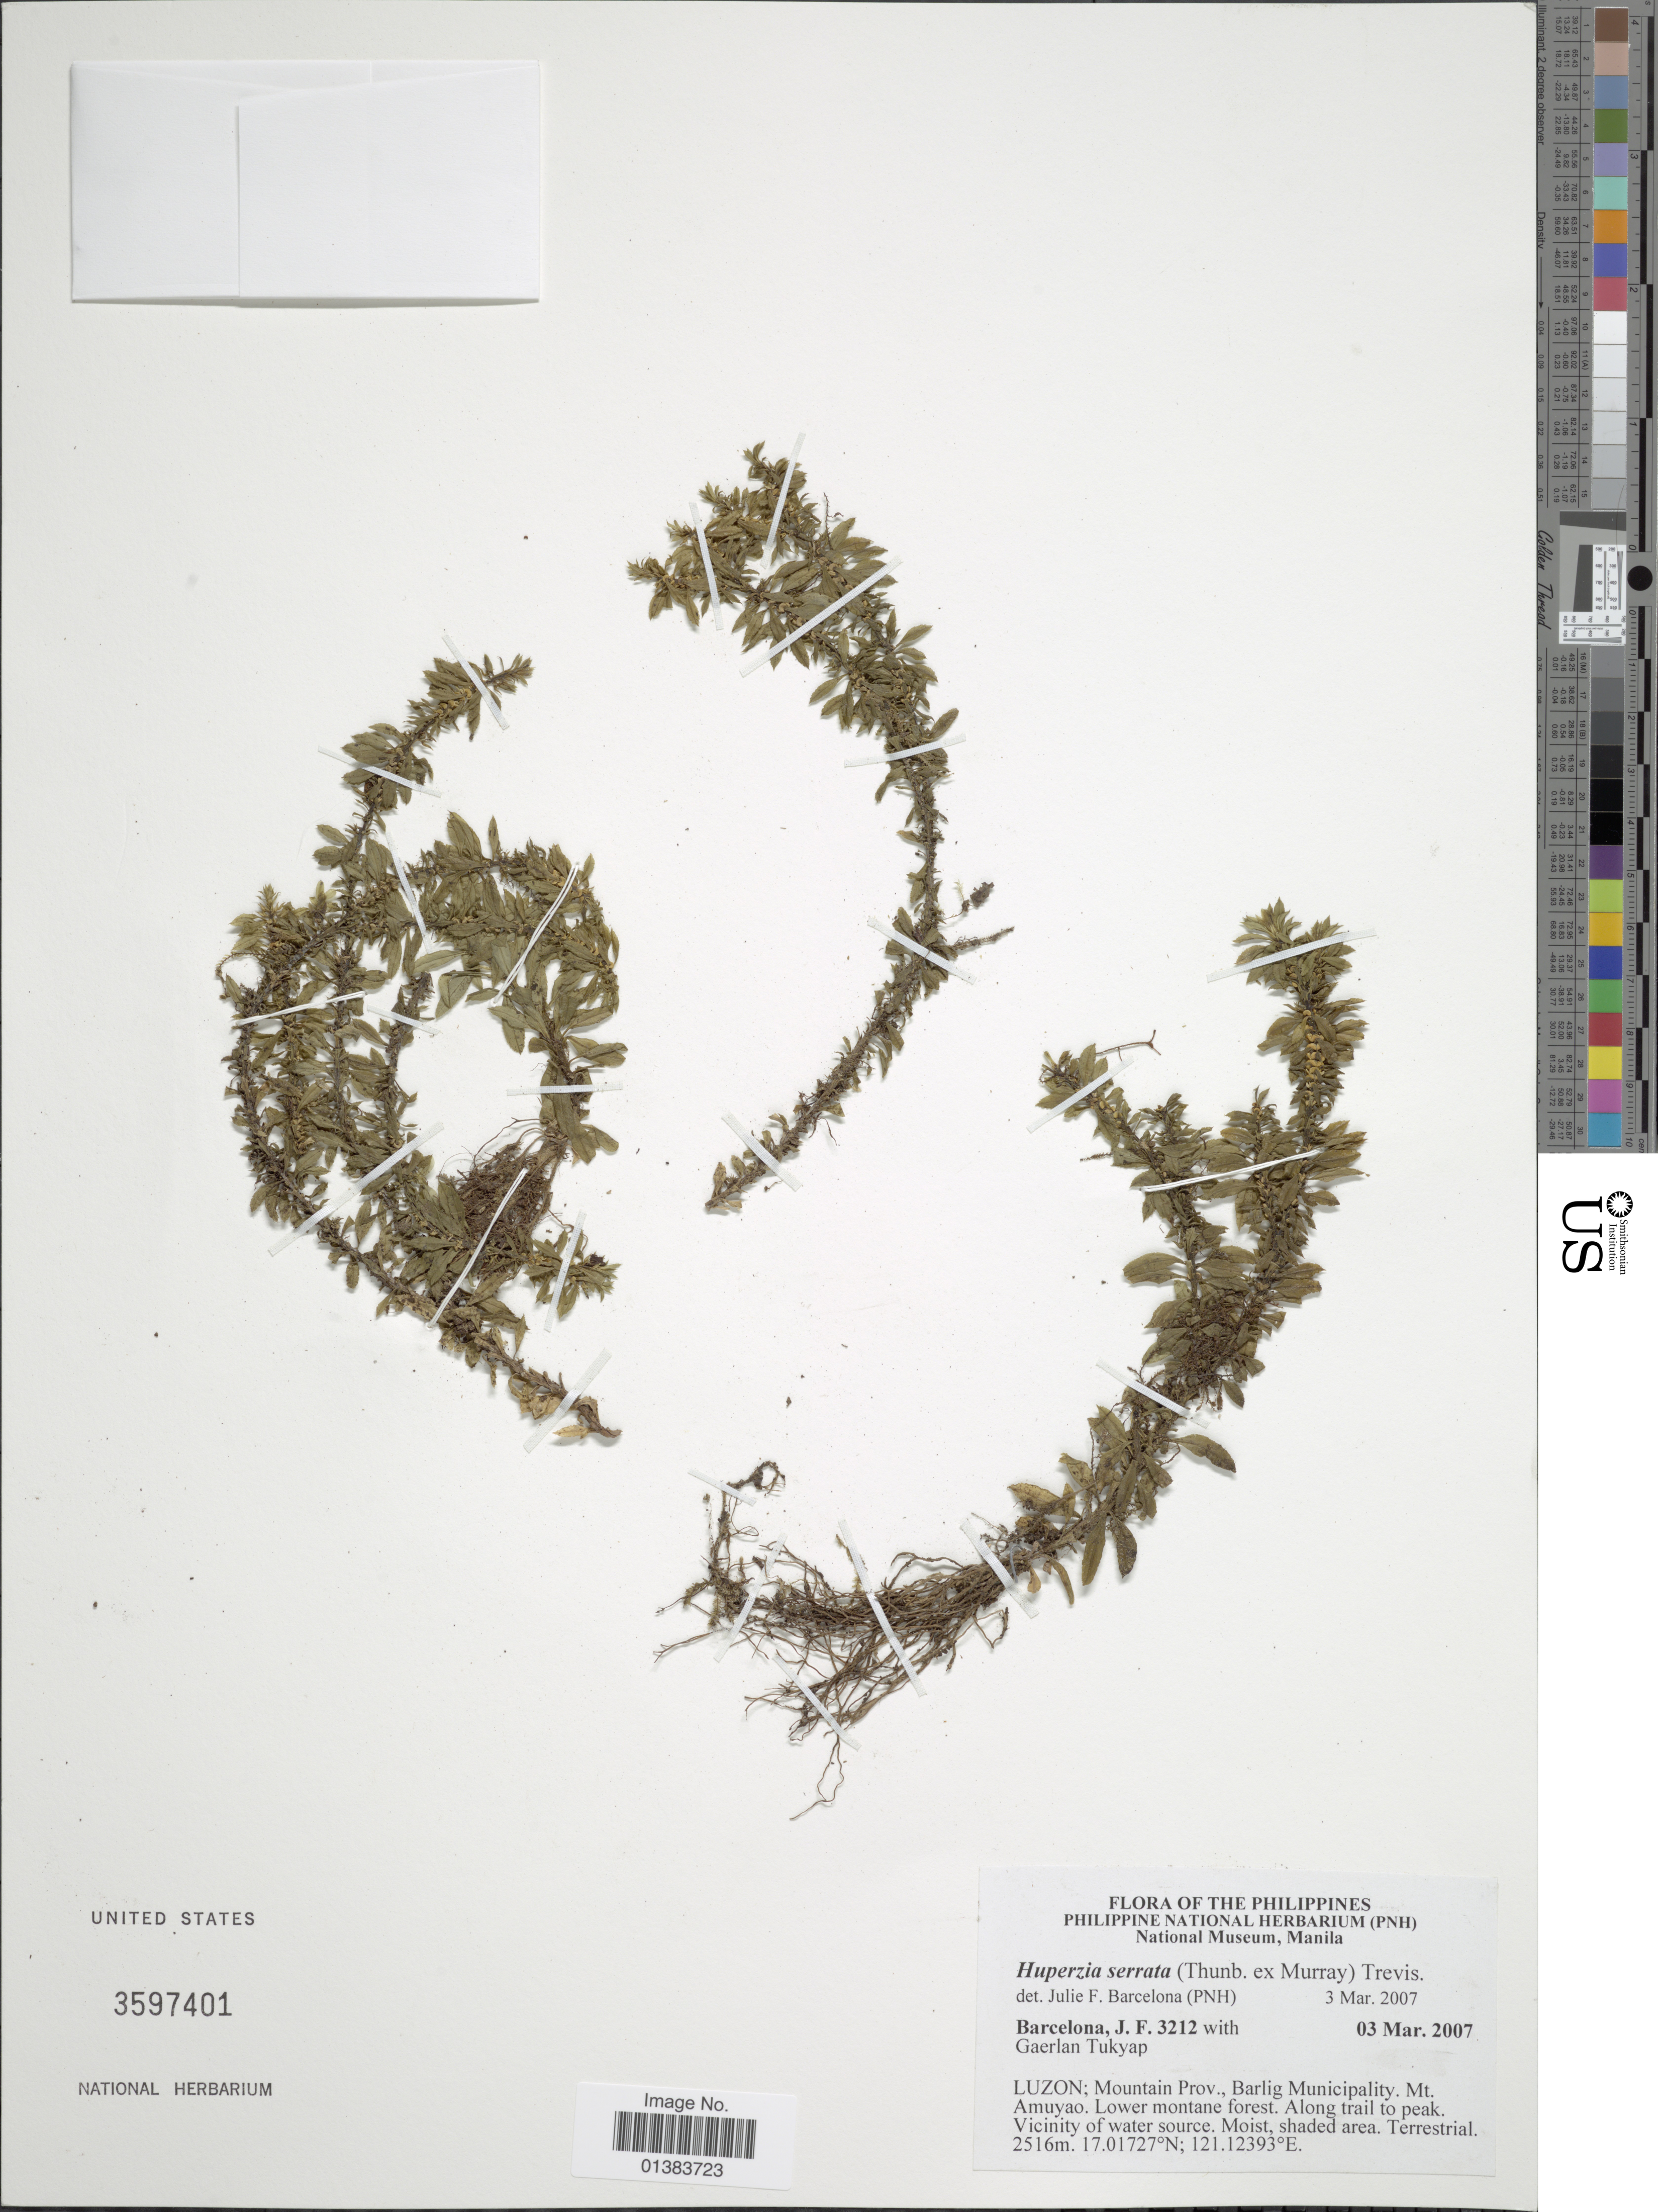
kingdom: Plantae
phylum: Tracheophyta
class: Lycopodiopsida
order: Lycopodiales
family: Lycopodiaceae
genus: Huperzia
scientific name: Huperzia serrata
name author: (Thunb.) Trevis.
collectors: J. F. Barcelona & G. Tukyap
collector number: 3212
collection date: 2007-03-03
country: Philippines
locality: Luzon: Mountain Prov., Barlig Municipality. Mt. Amuyao. Lower montane forest. Along trail to peak. VIcinity of water source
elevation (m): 2516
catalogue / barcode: US 3597401